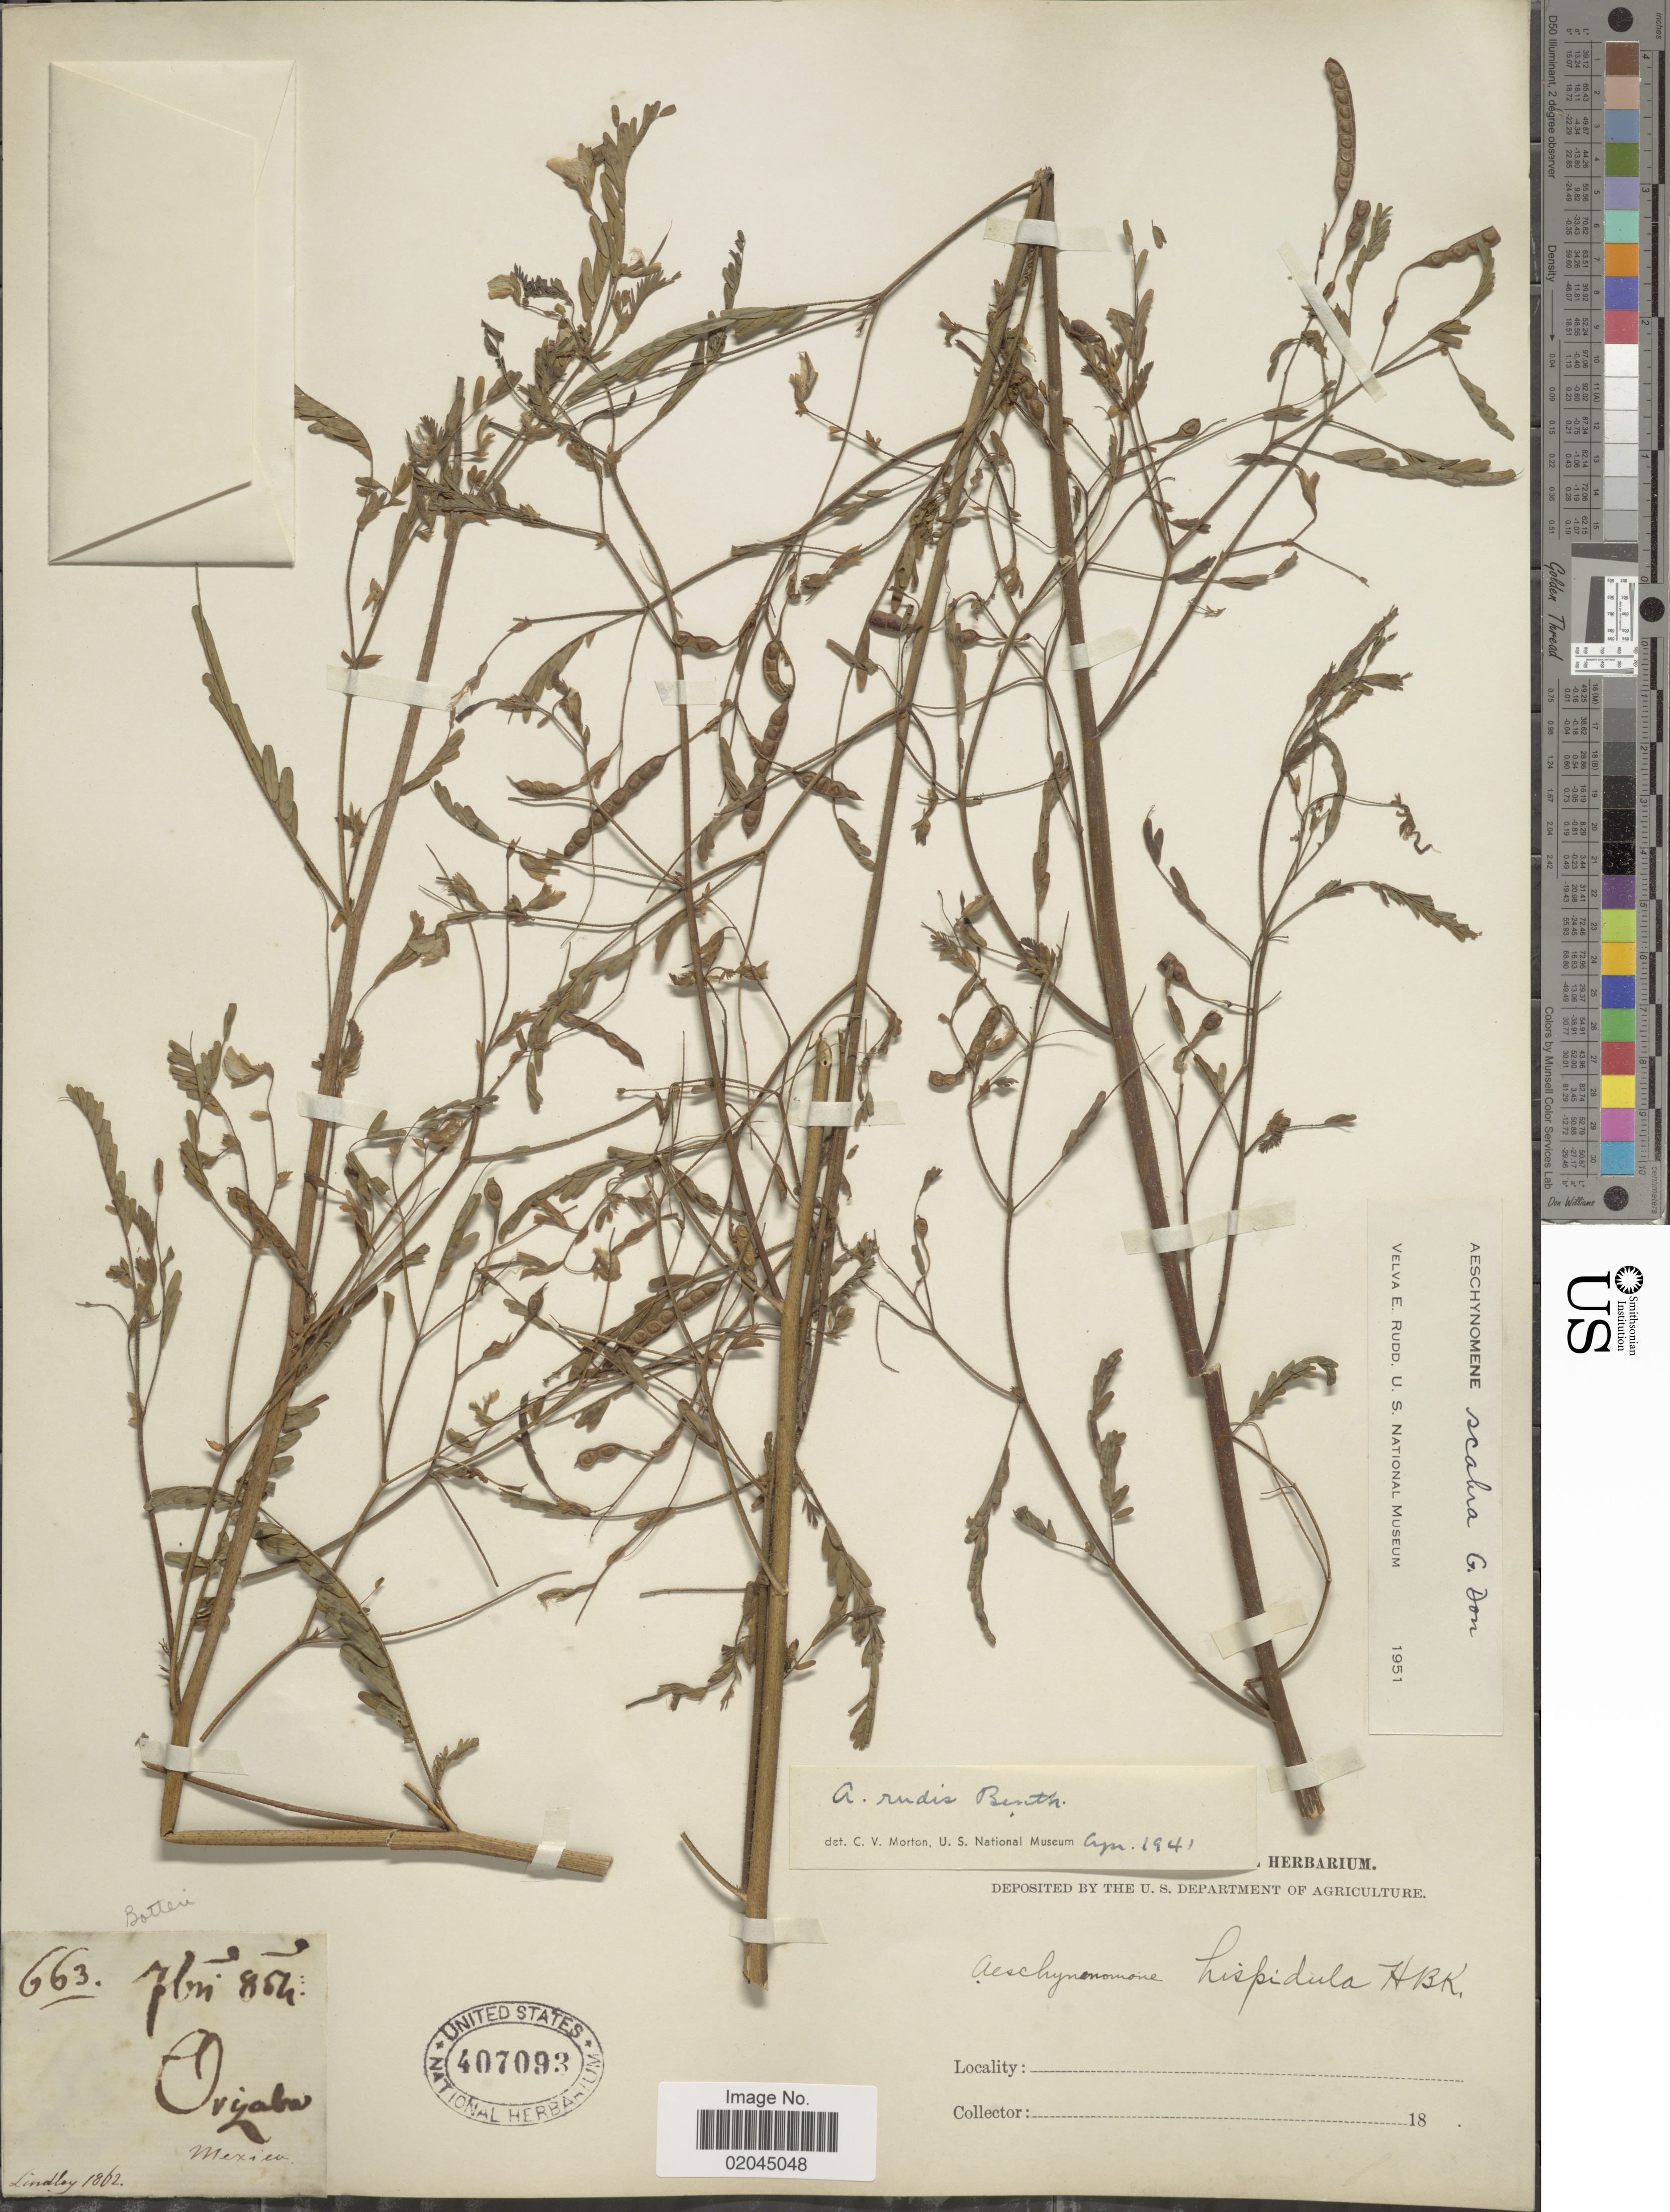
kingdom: Plantae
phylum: Tracheophyta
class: Magnoliopsida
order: Fabales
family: Fabaceae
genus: Aeschynomene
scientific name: Aeschynomene scabra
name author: G. Don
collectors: Lindley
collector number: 663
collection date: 1854-05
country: Mexico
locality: Orizaba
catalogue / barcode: US 407093